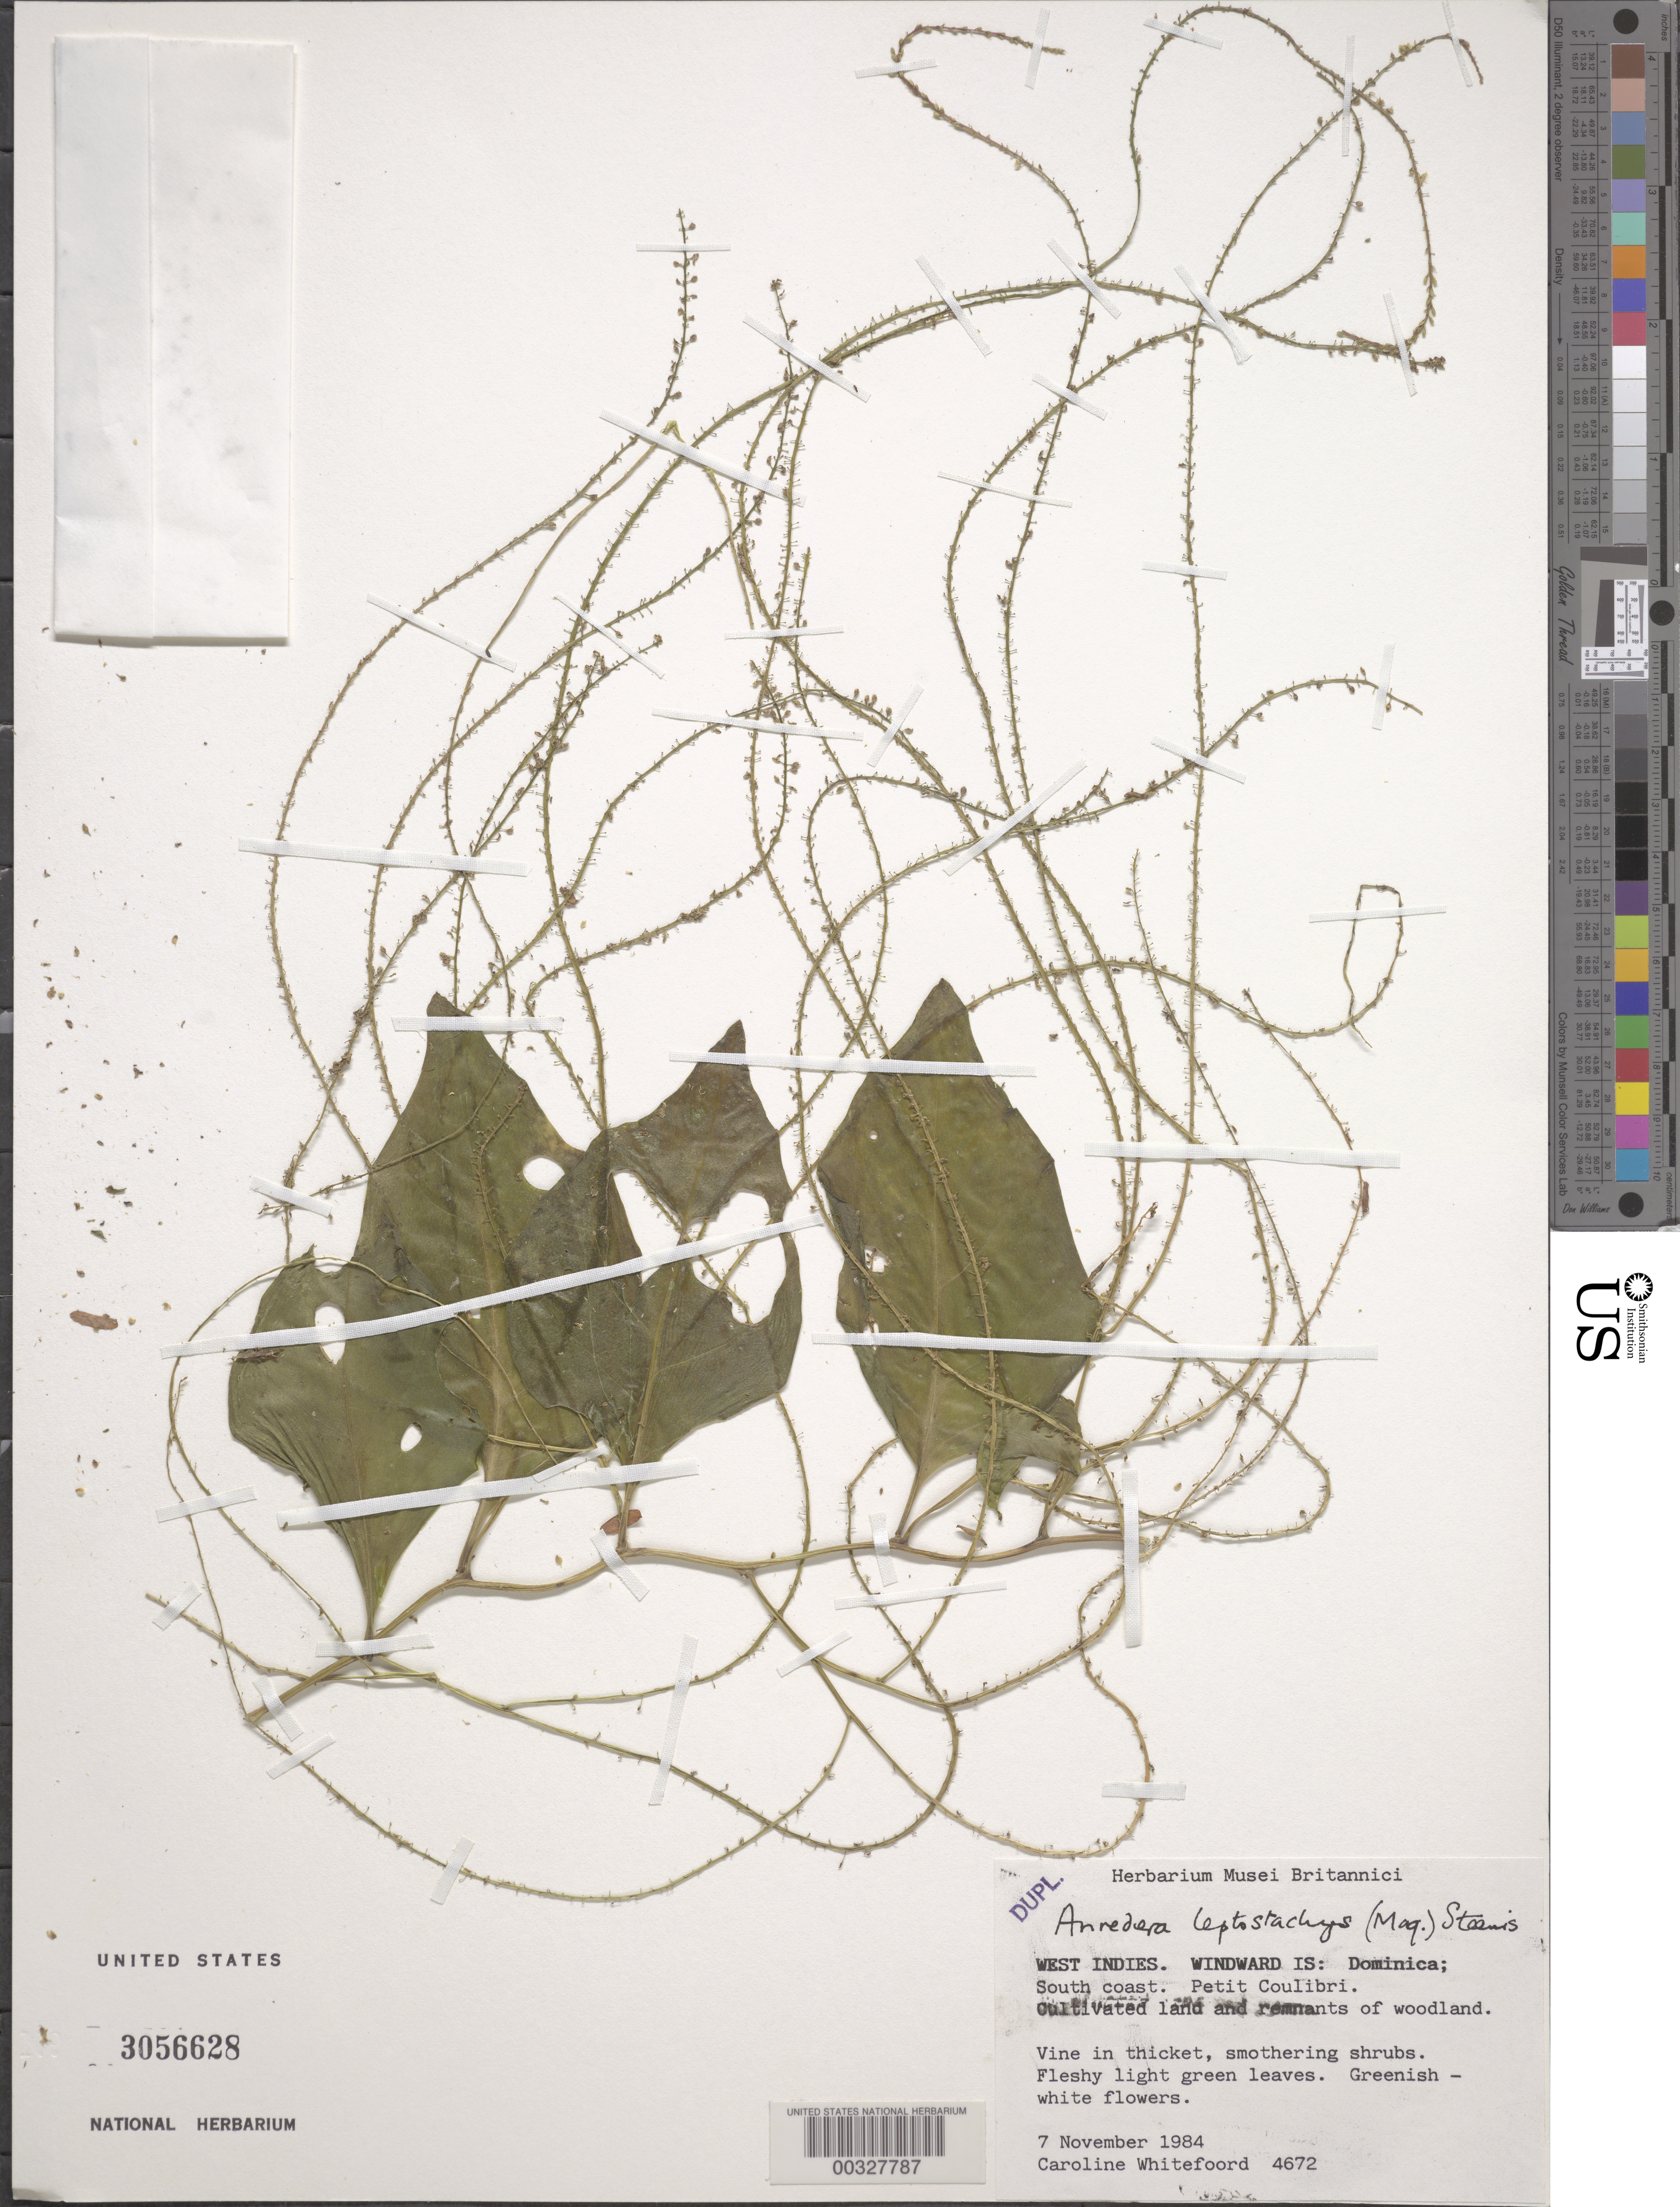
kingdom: Plantae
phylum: Tracheophyta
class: Magnoliopsida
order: Caryophyllales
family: Basellaceae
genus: Anredera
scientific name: Anredera leptostachys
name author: (Moq.) Steenis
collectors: C. Whitefoord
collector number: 4672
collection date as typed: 07 Nov 1984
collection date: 1984-11-07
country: Dominica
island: Dominica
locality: South coast, petit coulibri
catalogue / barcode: US 3056628